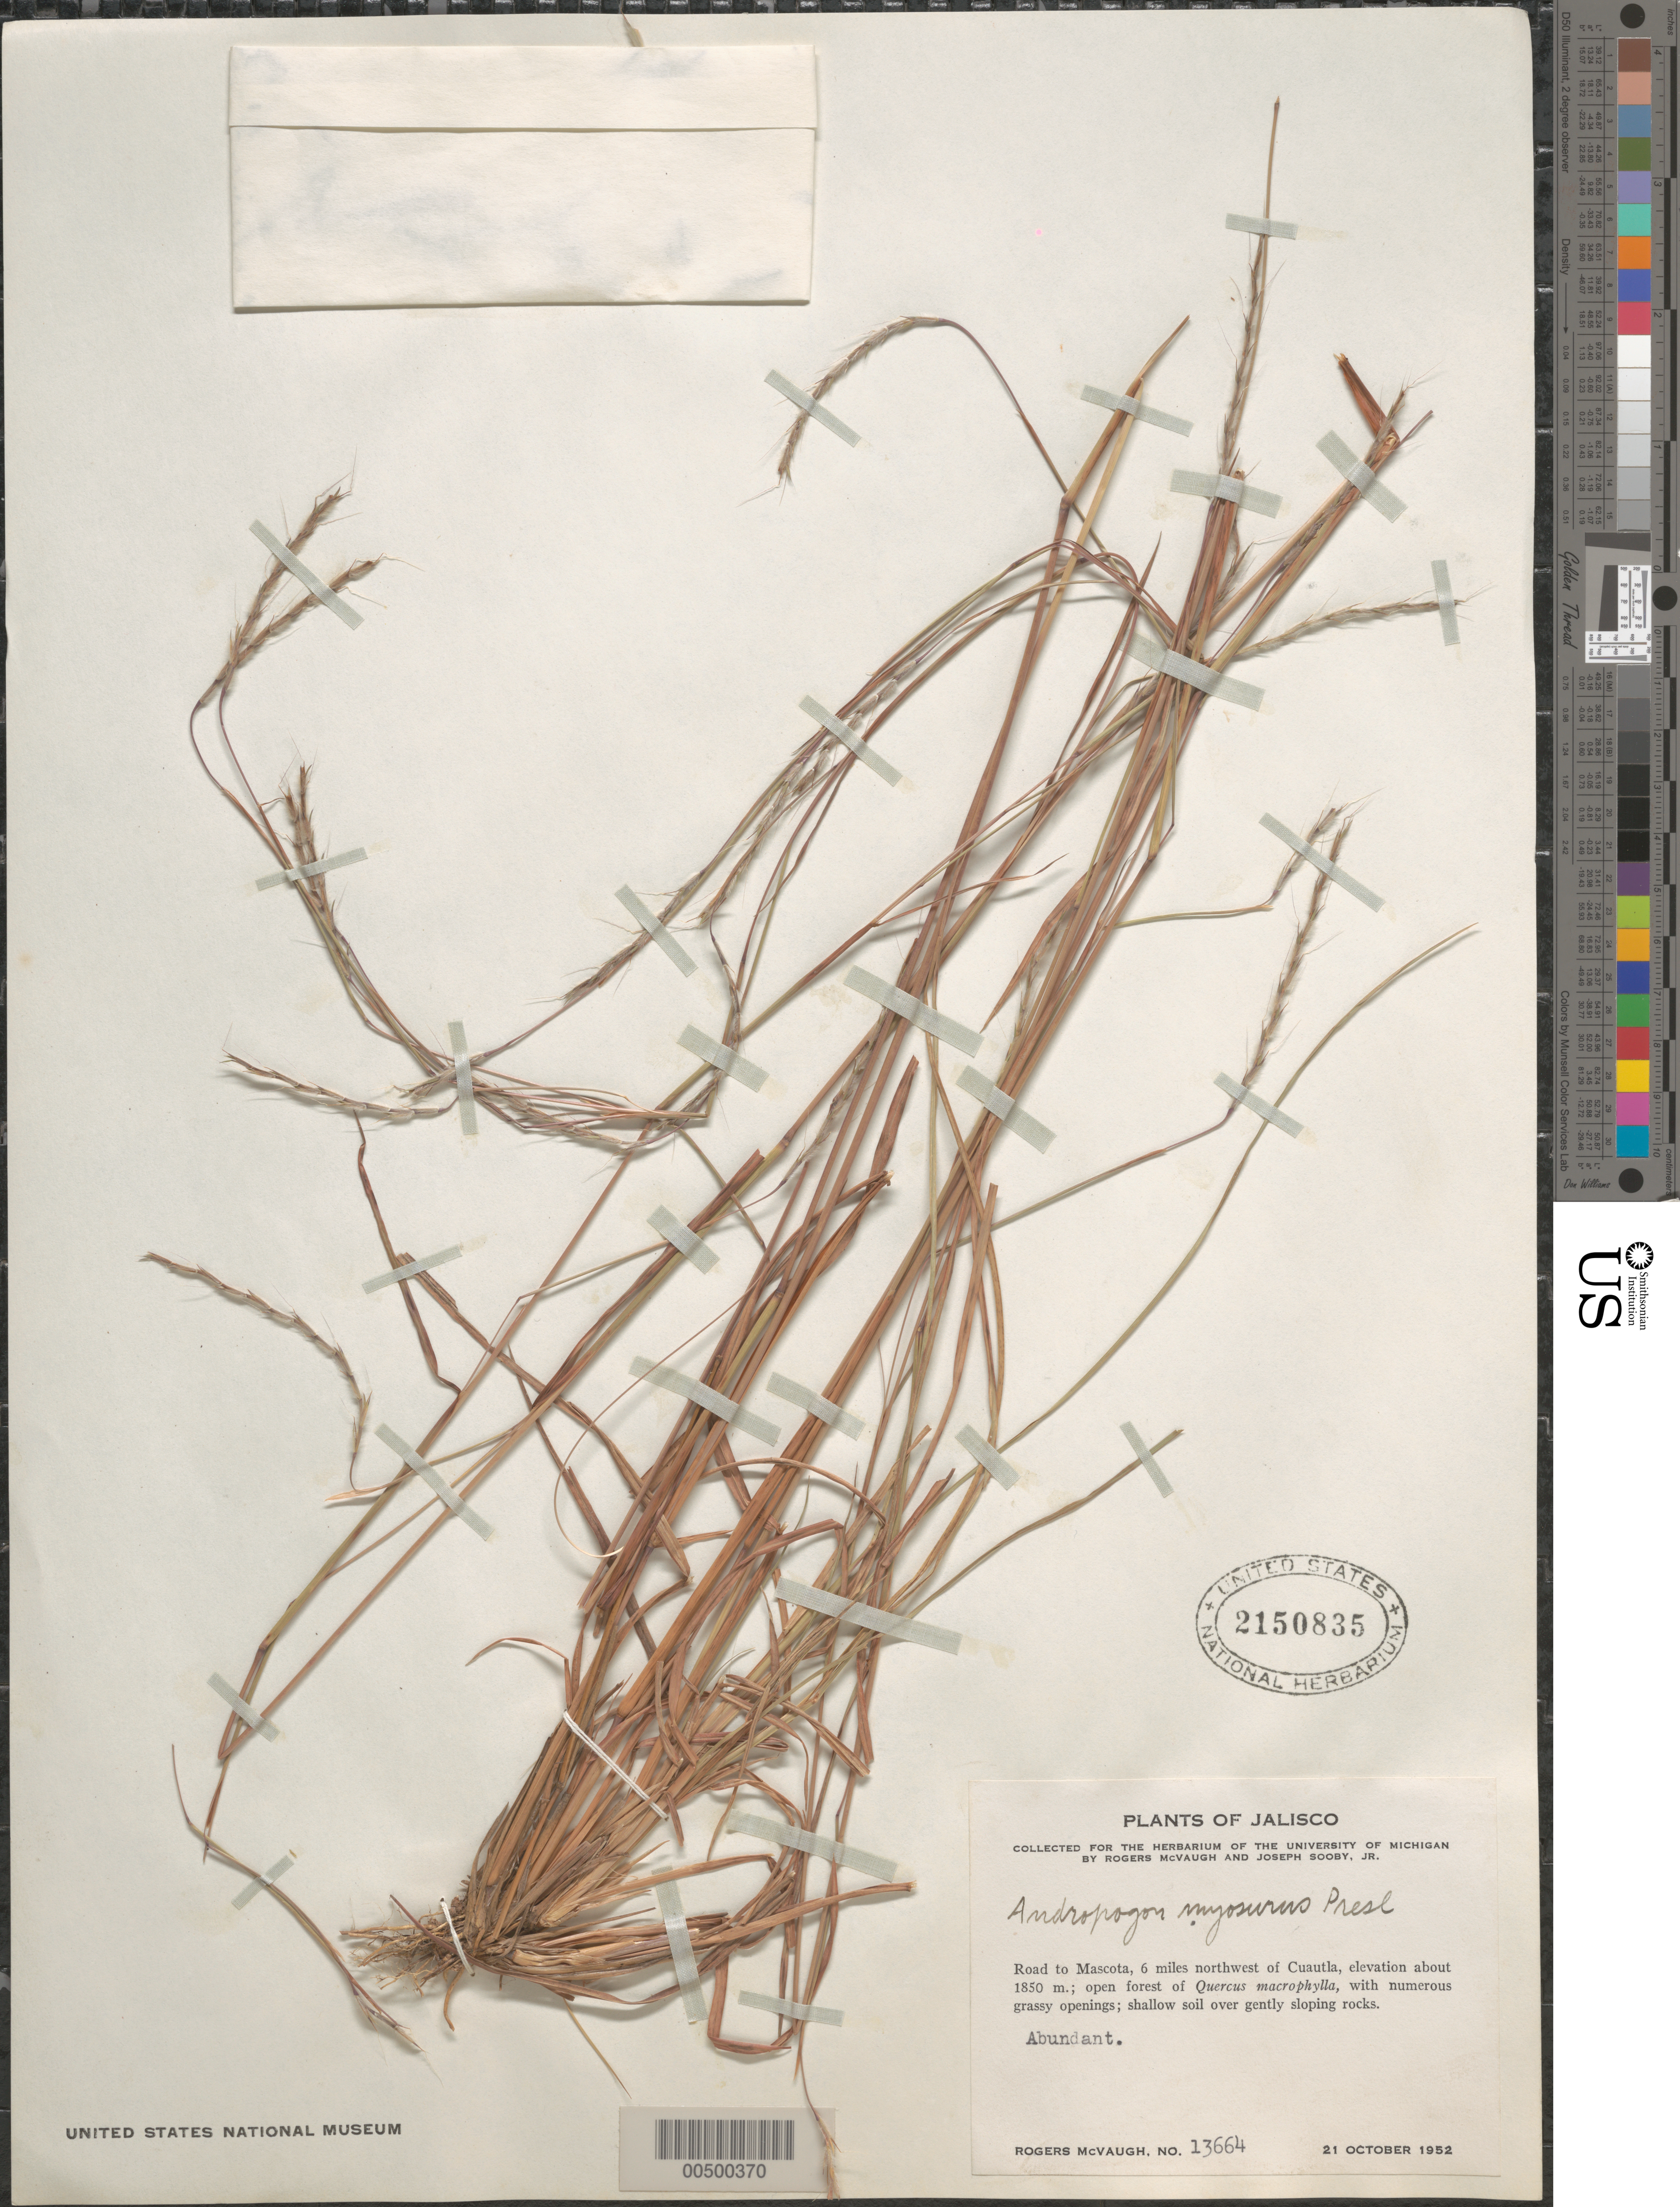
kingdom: Plantae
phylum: Tracheophyta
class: Liliopsida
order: Poales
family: Poaceae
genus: Schizachyrium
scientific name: Schizachyrium sanguineum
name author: (Retz.) Alston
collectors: R. McVaugh & J. Sooby Jr.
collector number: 13664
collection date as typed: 21 Oct 1952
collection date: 1952-10-21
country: Mexico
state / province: Jalisco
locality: Rd to Mascota, 6 mi NW of Cuautla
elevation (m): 1850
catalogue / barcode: US 2150835